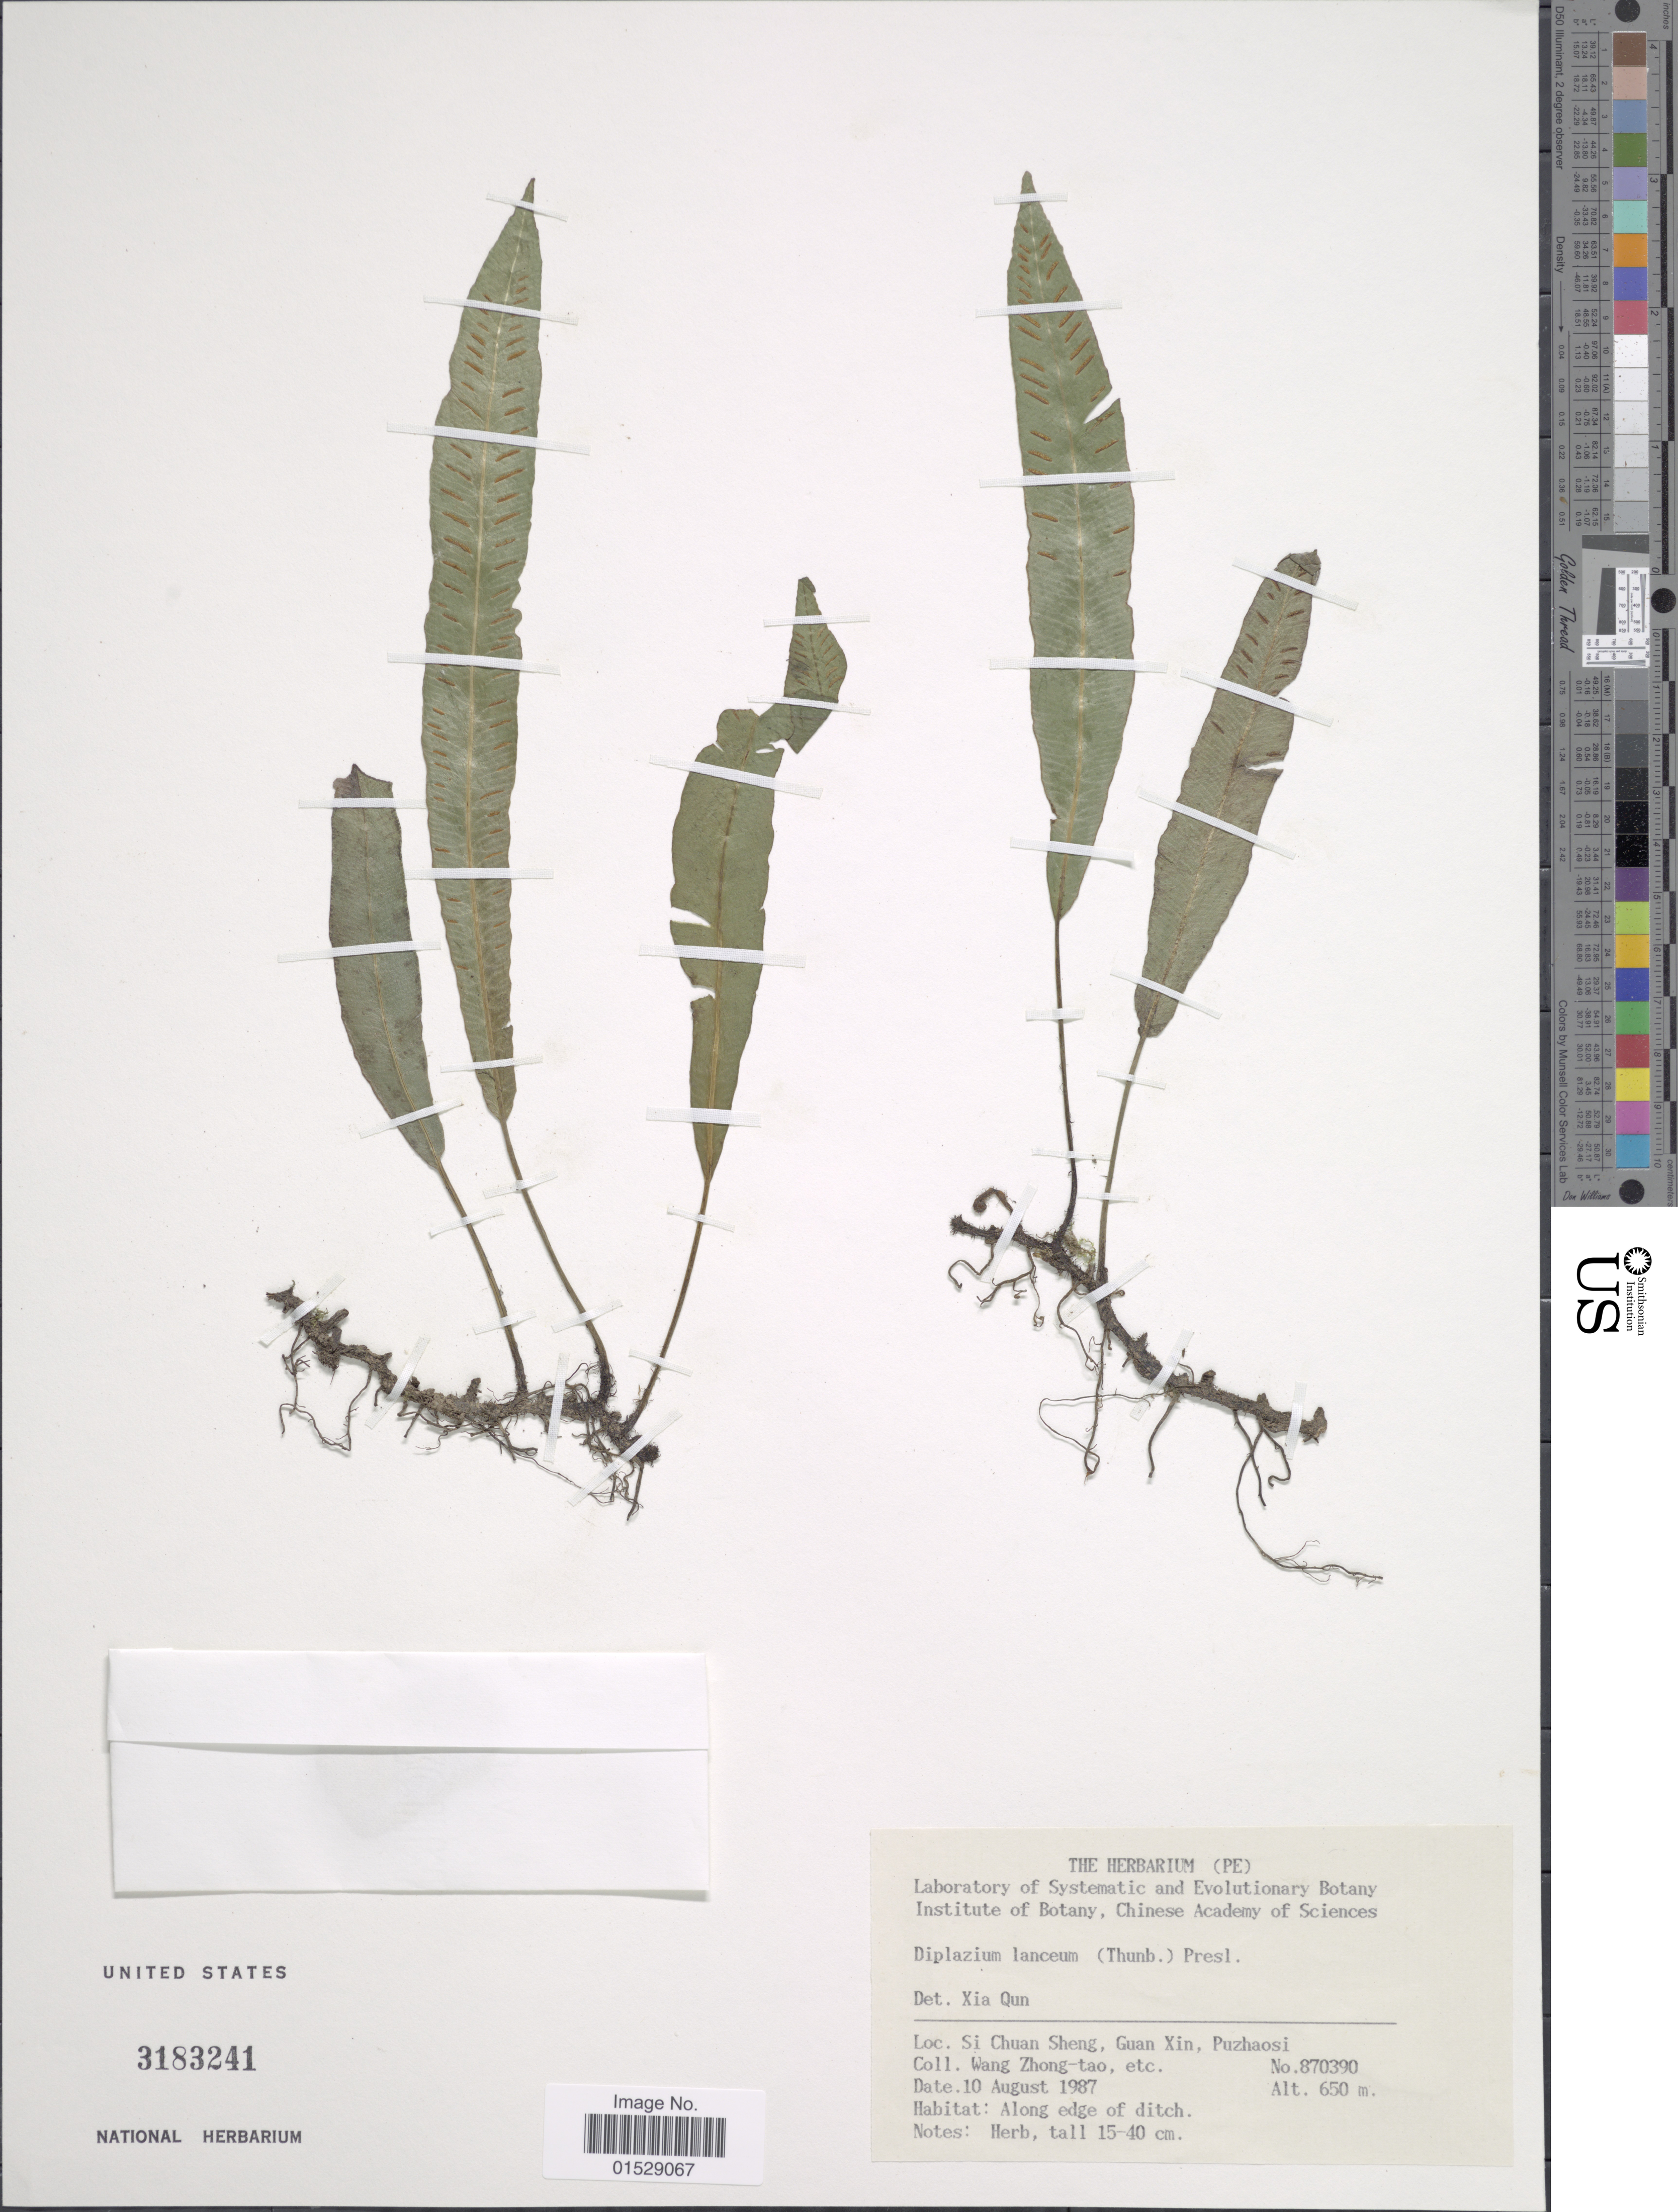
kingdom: Plantae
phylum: Tracheophyta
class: Polypodiopsida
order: Polypodiales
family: Athyriaceae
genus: Deparia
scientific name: Deparia lancea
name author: (Thunb.) Fraser-Jenk.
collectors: W. Zhong-Tao & et al.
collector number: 870390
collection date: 1987-08-10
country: China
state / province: Sichuan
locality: Si Chuan Sheng, Guan Xin, Puzhaosi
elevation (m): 650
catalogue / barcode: US 3183214